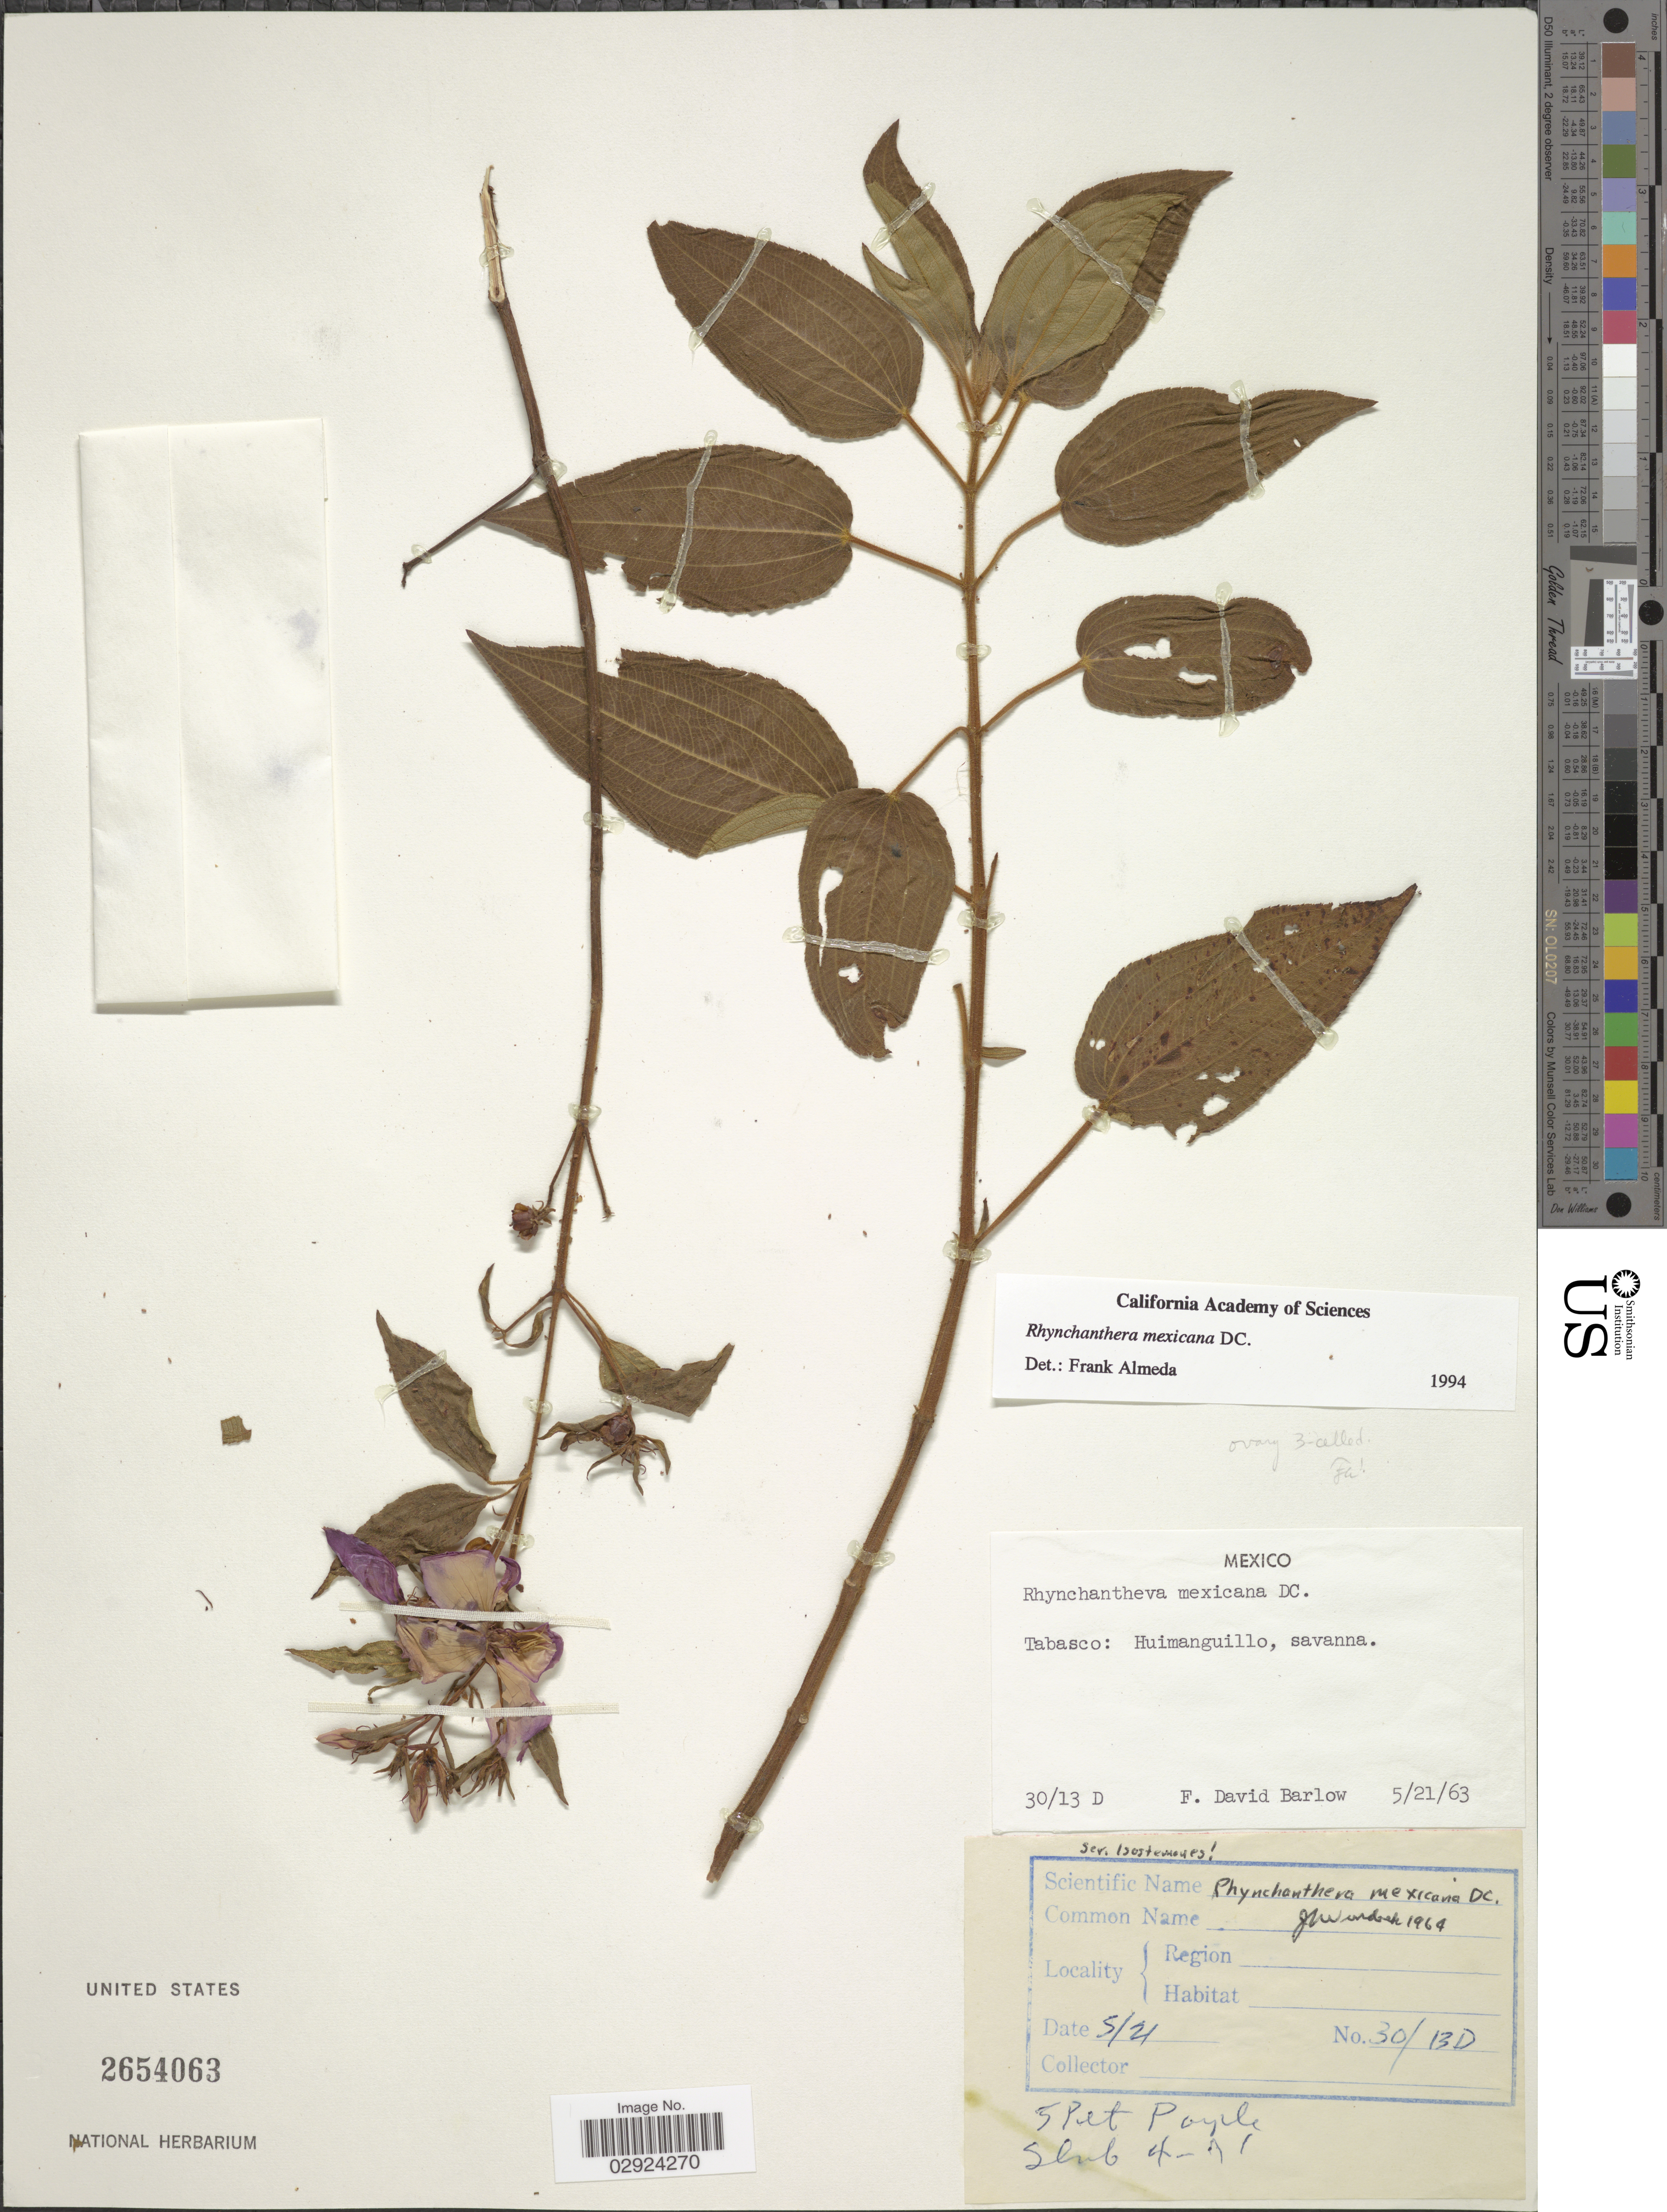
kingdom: Plantae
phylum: Tracheophyta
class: Magnoliopsida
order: Myrtales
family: Melastomataceae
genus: Rhynchanthera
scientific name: Rhynchanthera mexicana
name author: DC.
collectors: F. D. Barlow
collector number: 30/13 D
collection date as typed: Transcribed d/m/y: 21/5/63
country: Mexico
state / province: Tabasco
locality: Tabasco: Huimanguillo, savanna.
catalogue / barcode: US 2654063